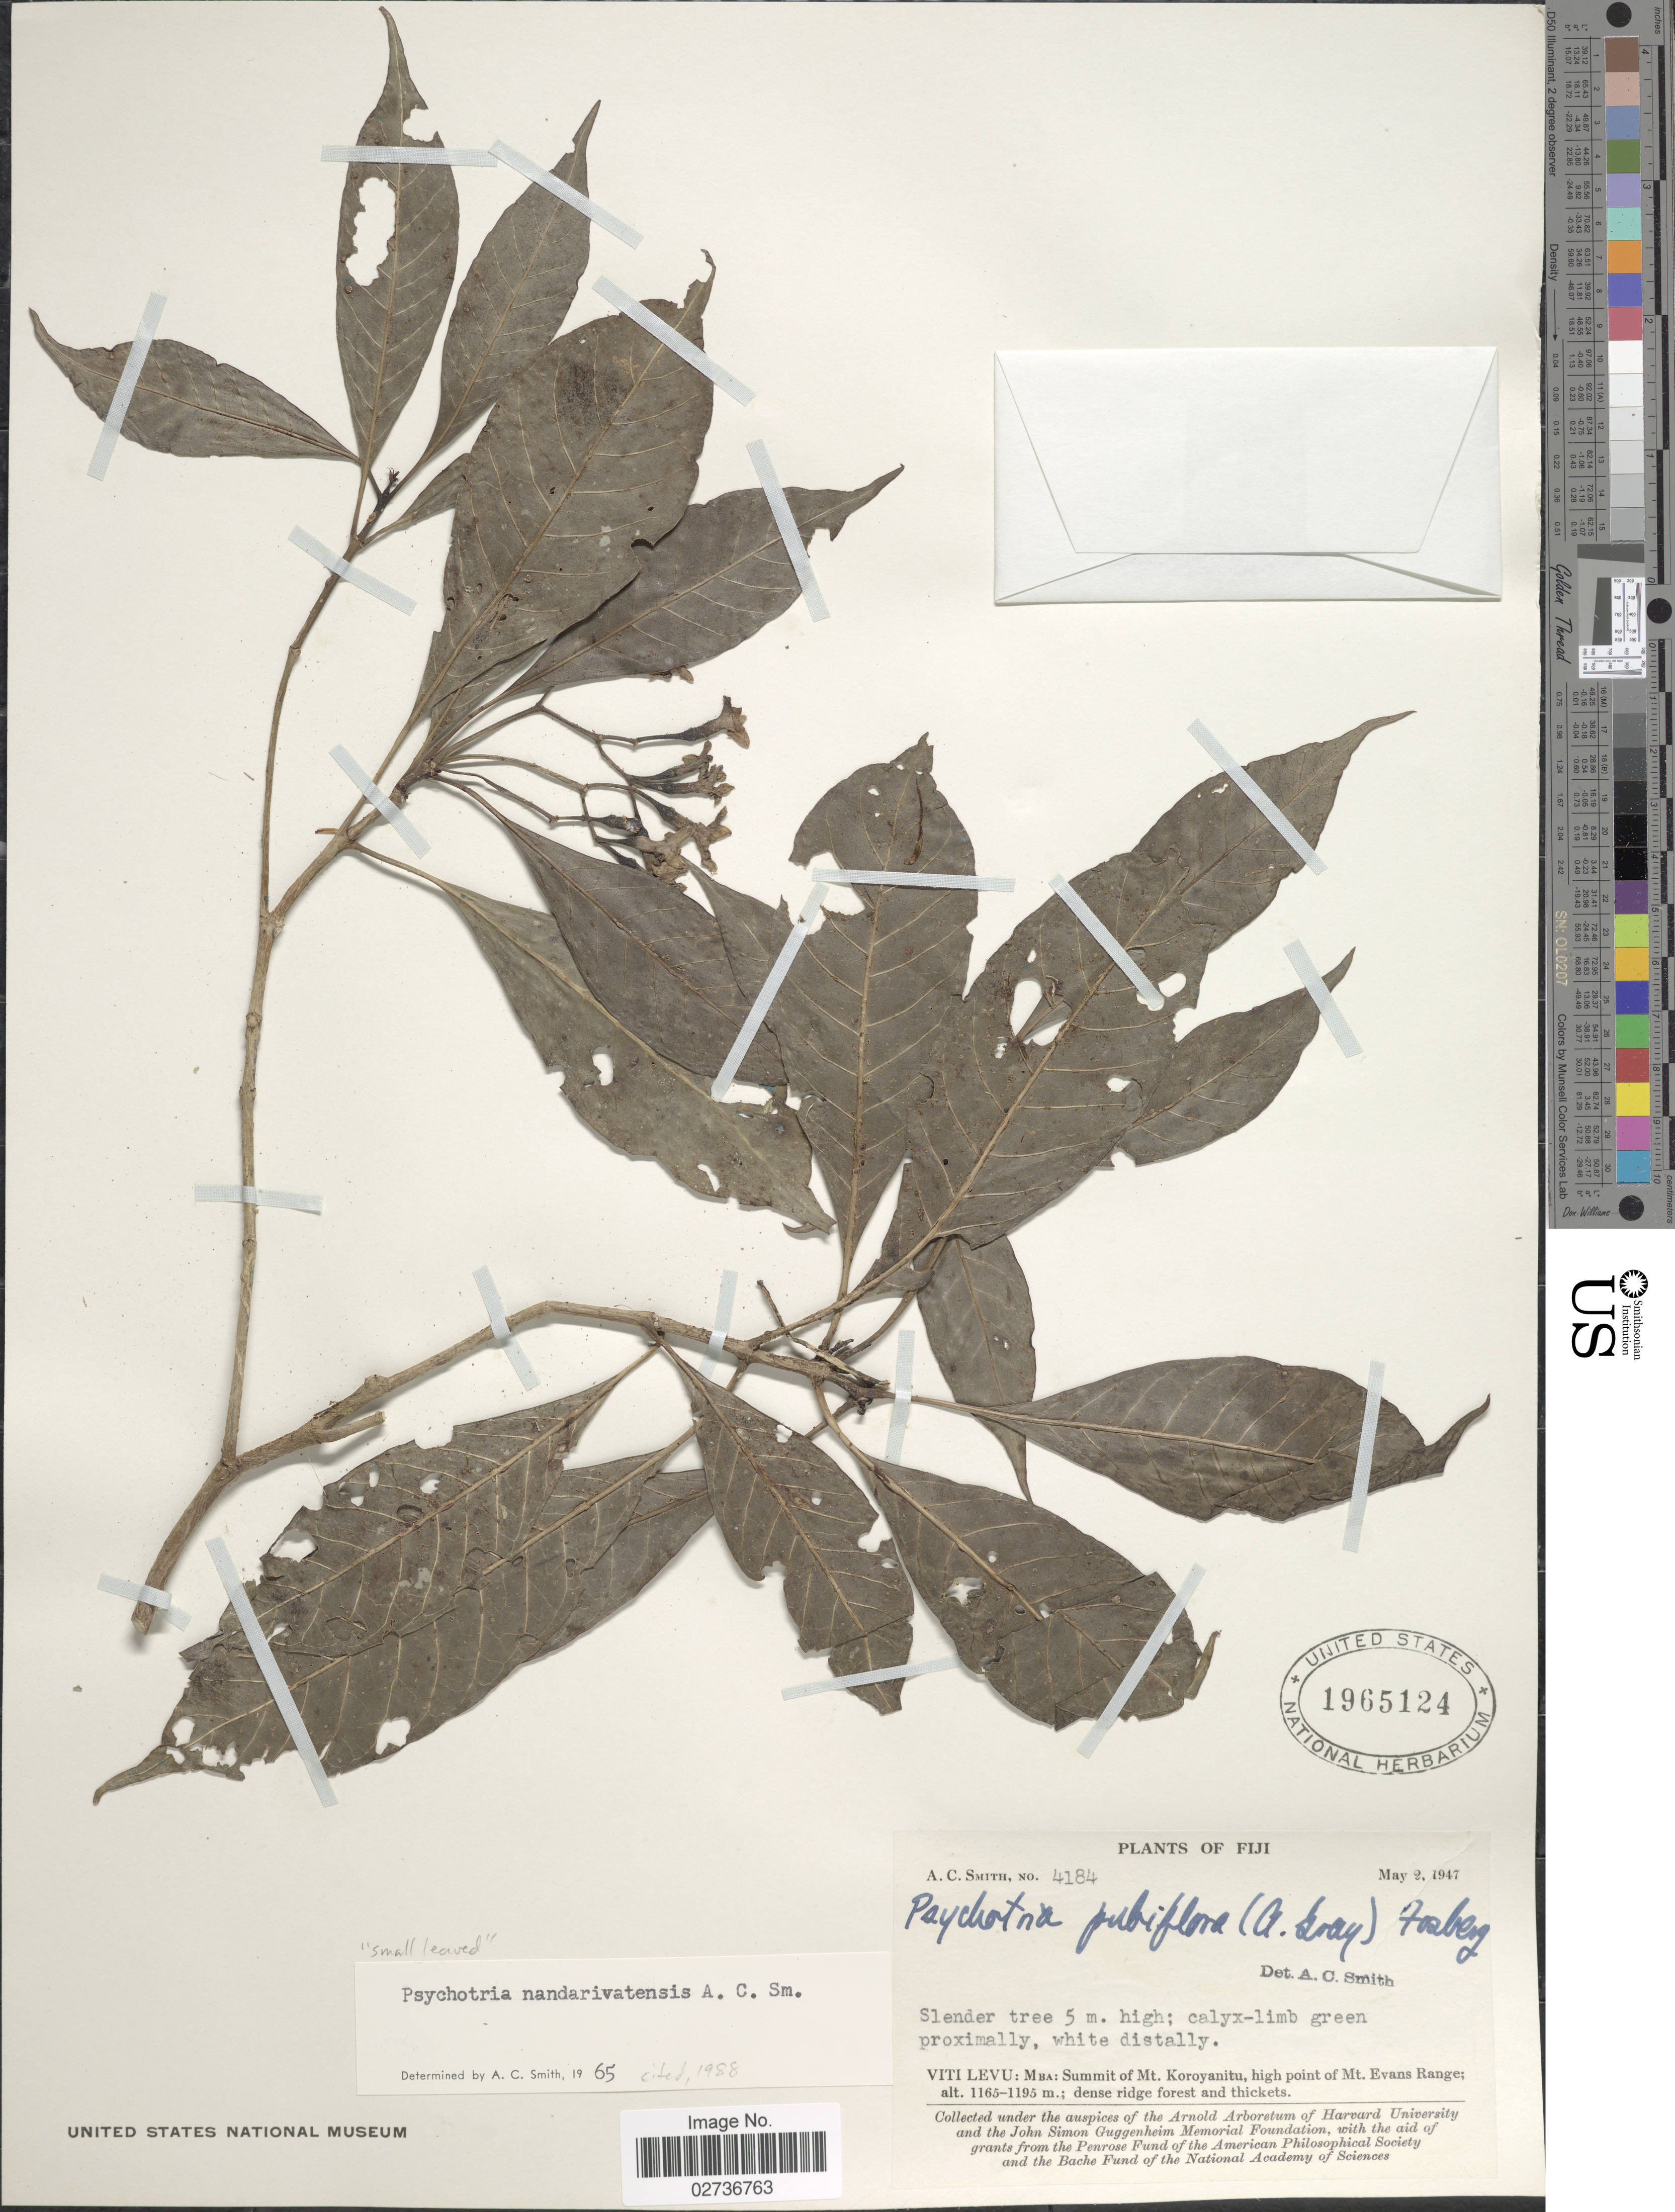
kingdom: Plantae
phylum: Tracheophyta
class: Magnoliopsida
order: Gentianales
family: Rubiaceae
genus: Psychotria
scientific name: Psychotria nandarivatensis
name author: A.C. Sm.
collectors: A. C. Smith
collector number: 4184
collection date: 1947-05-02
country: Fiji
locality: Viti Levu: Mba: Summit of Mt. Koroyanitu, high point of Mt. Evans Range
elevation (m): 1165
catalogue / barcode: US 1965124